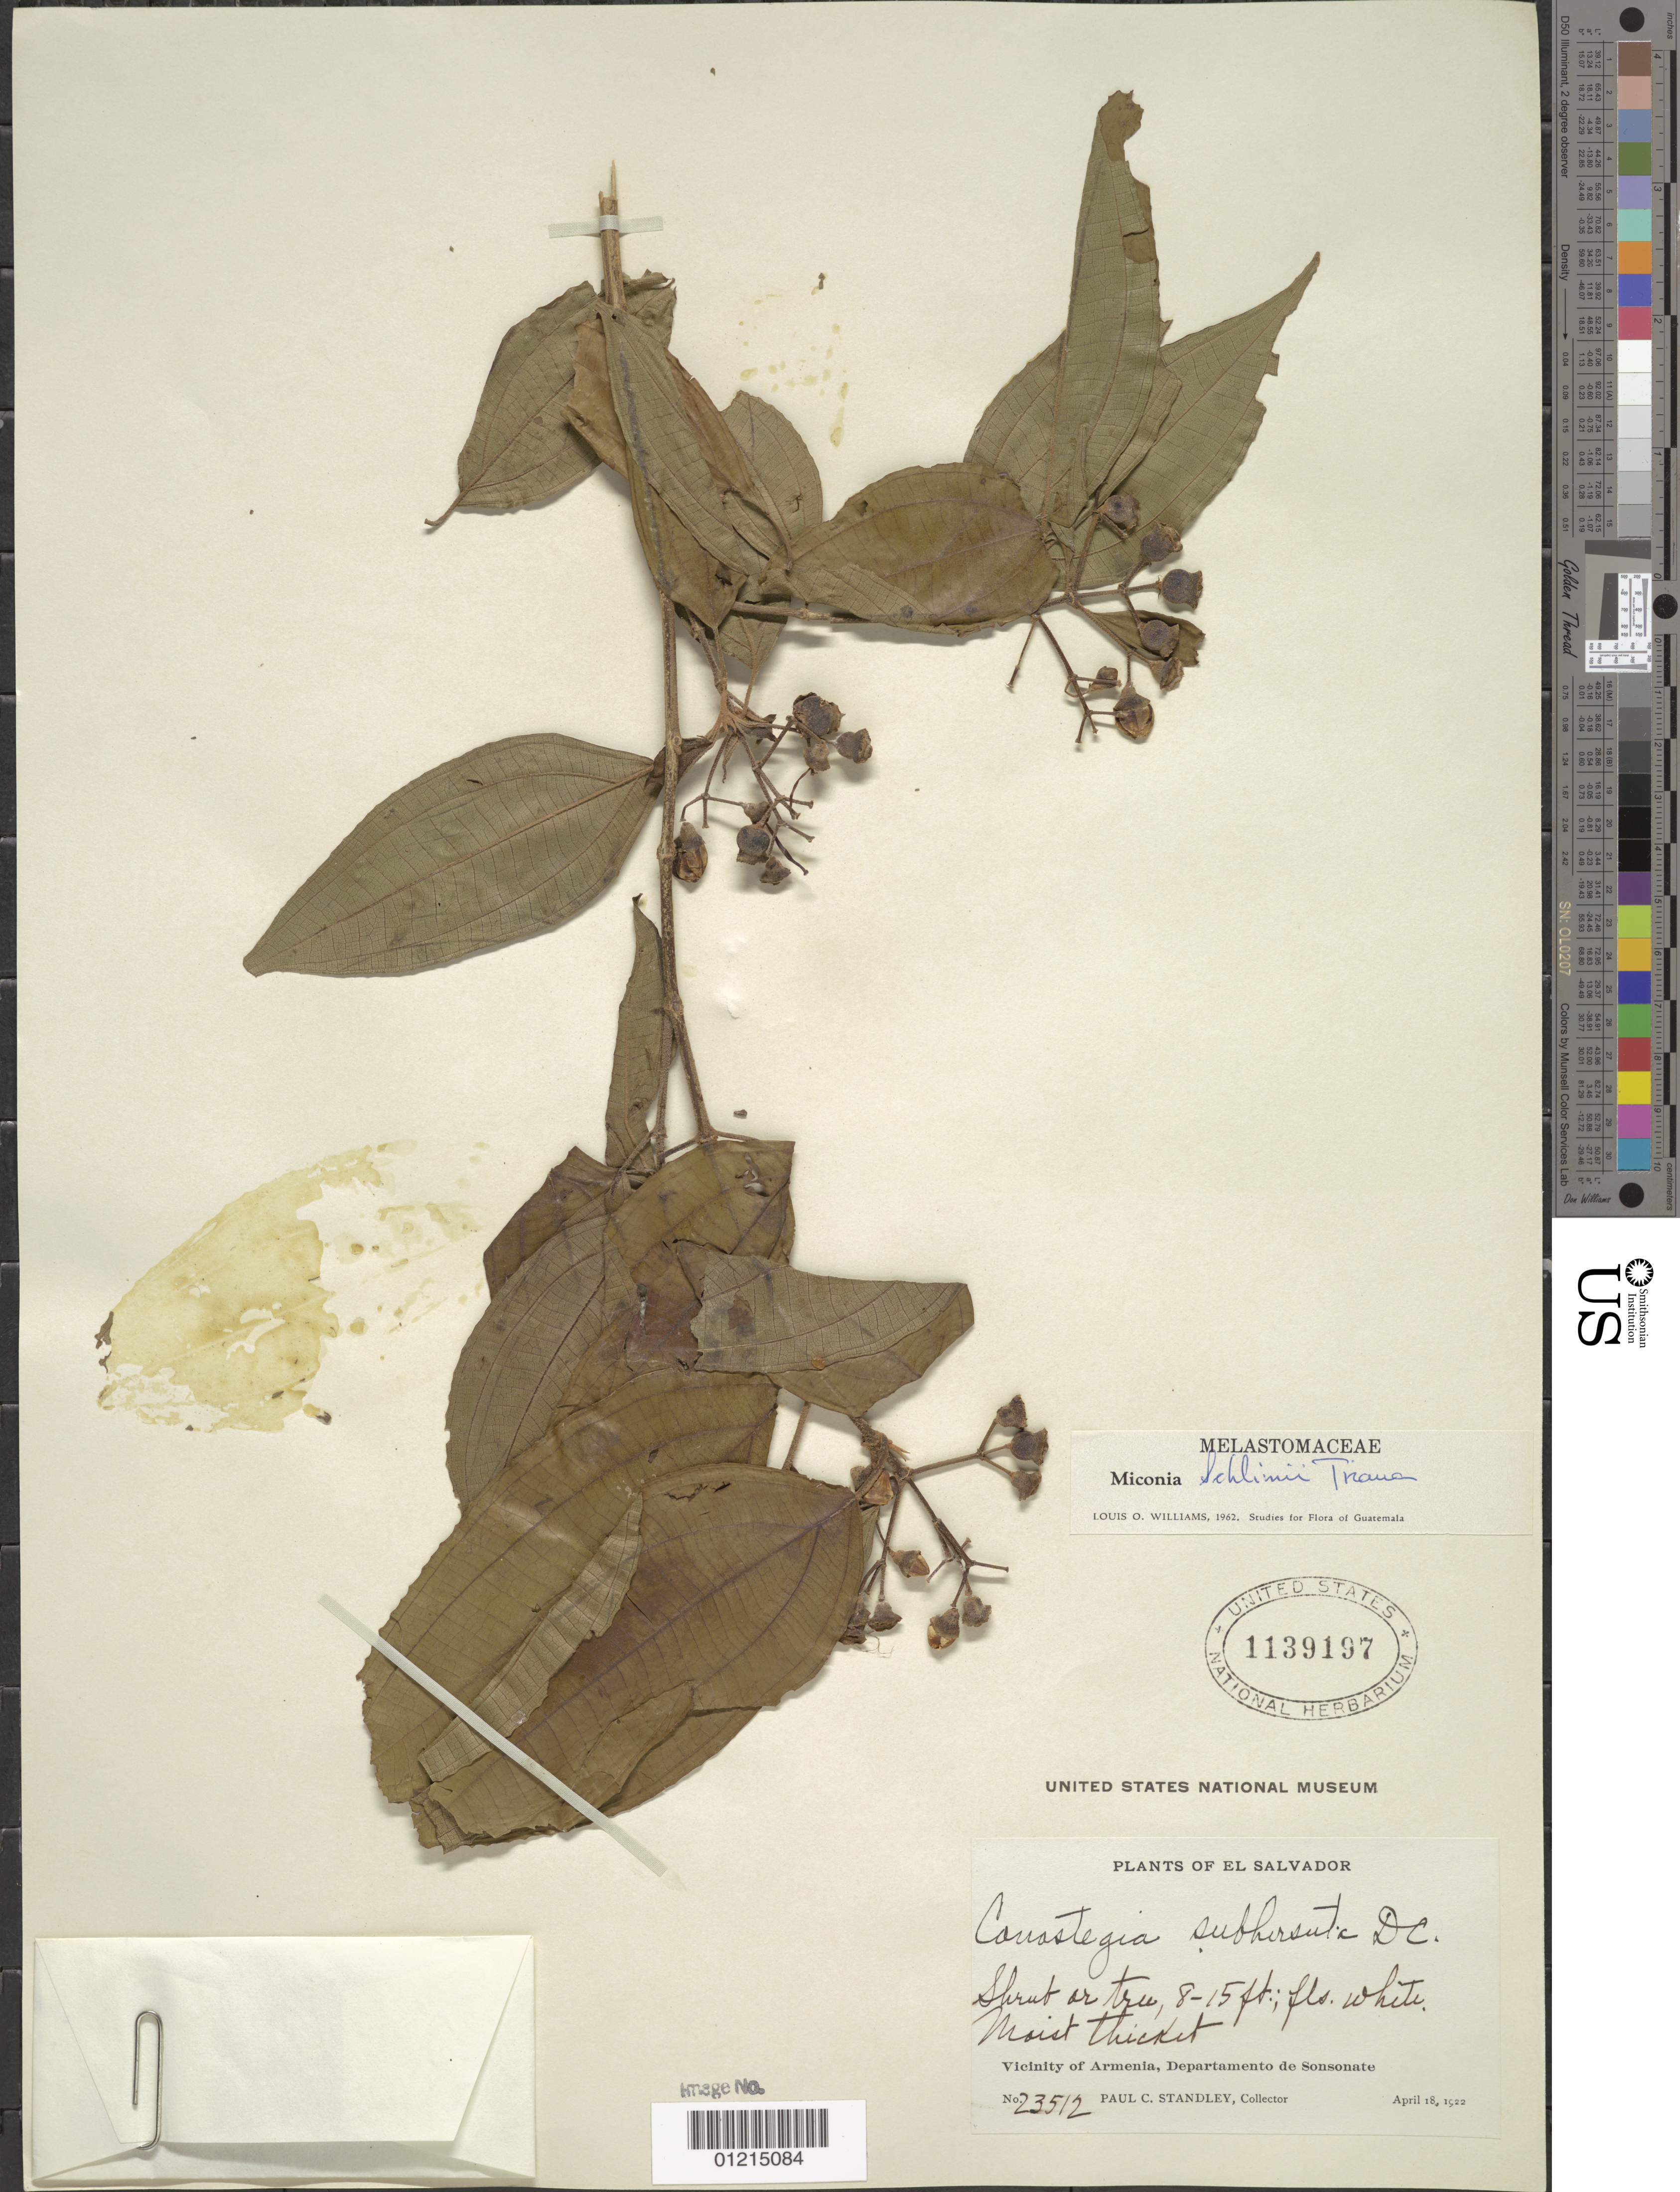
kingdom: Plantae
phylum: Tracheophyta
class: Magnoliopsida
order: Myrtales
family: Melastomataceae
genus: Miconia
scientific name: Miconia schlimii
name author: Triana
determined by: Williams, Louis O.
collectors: P. C. Standley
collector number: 23512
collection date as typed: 18 Apr 1922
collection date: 1922-04-18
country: El Salvador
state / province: Sonsonate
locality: Vicinity of Armenia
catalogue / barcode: US 1139197